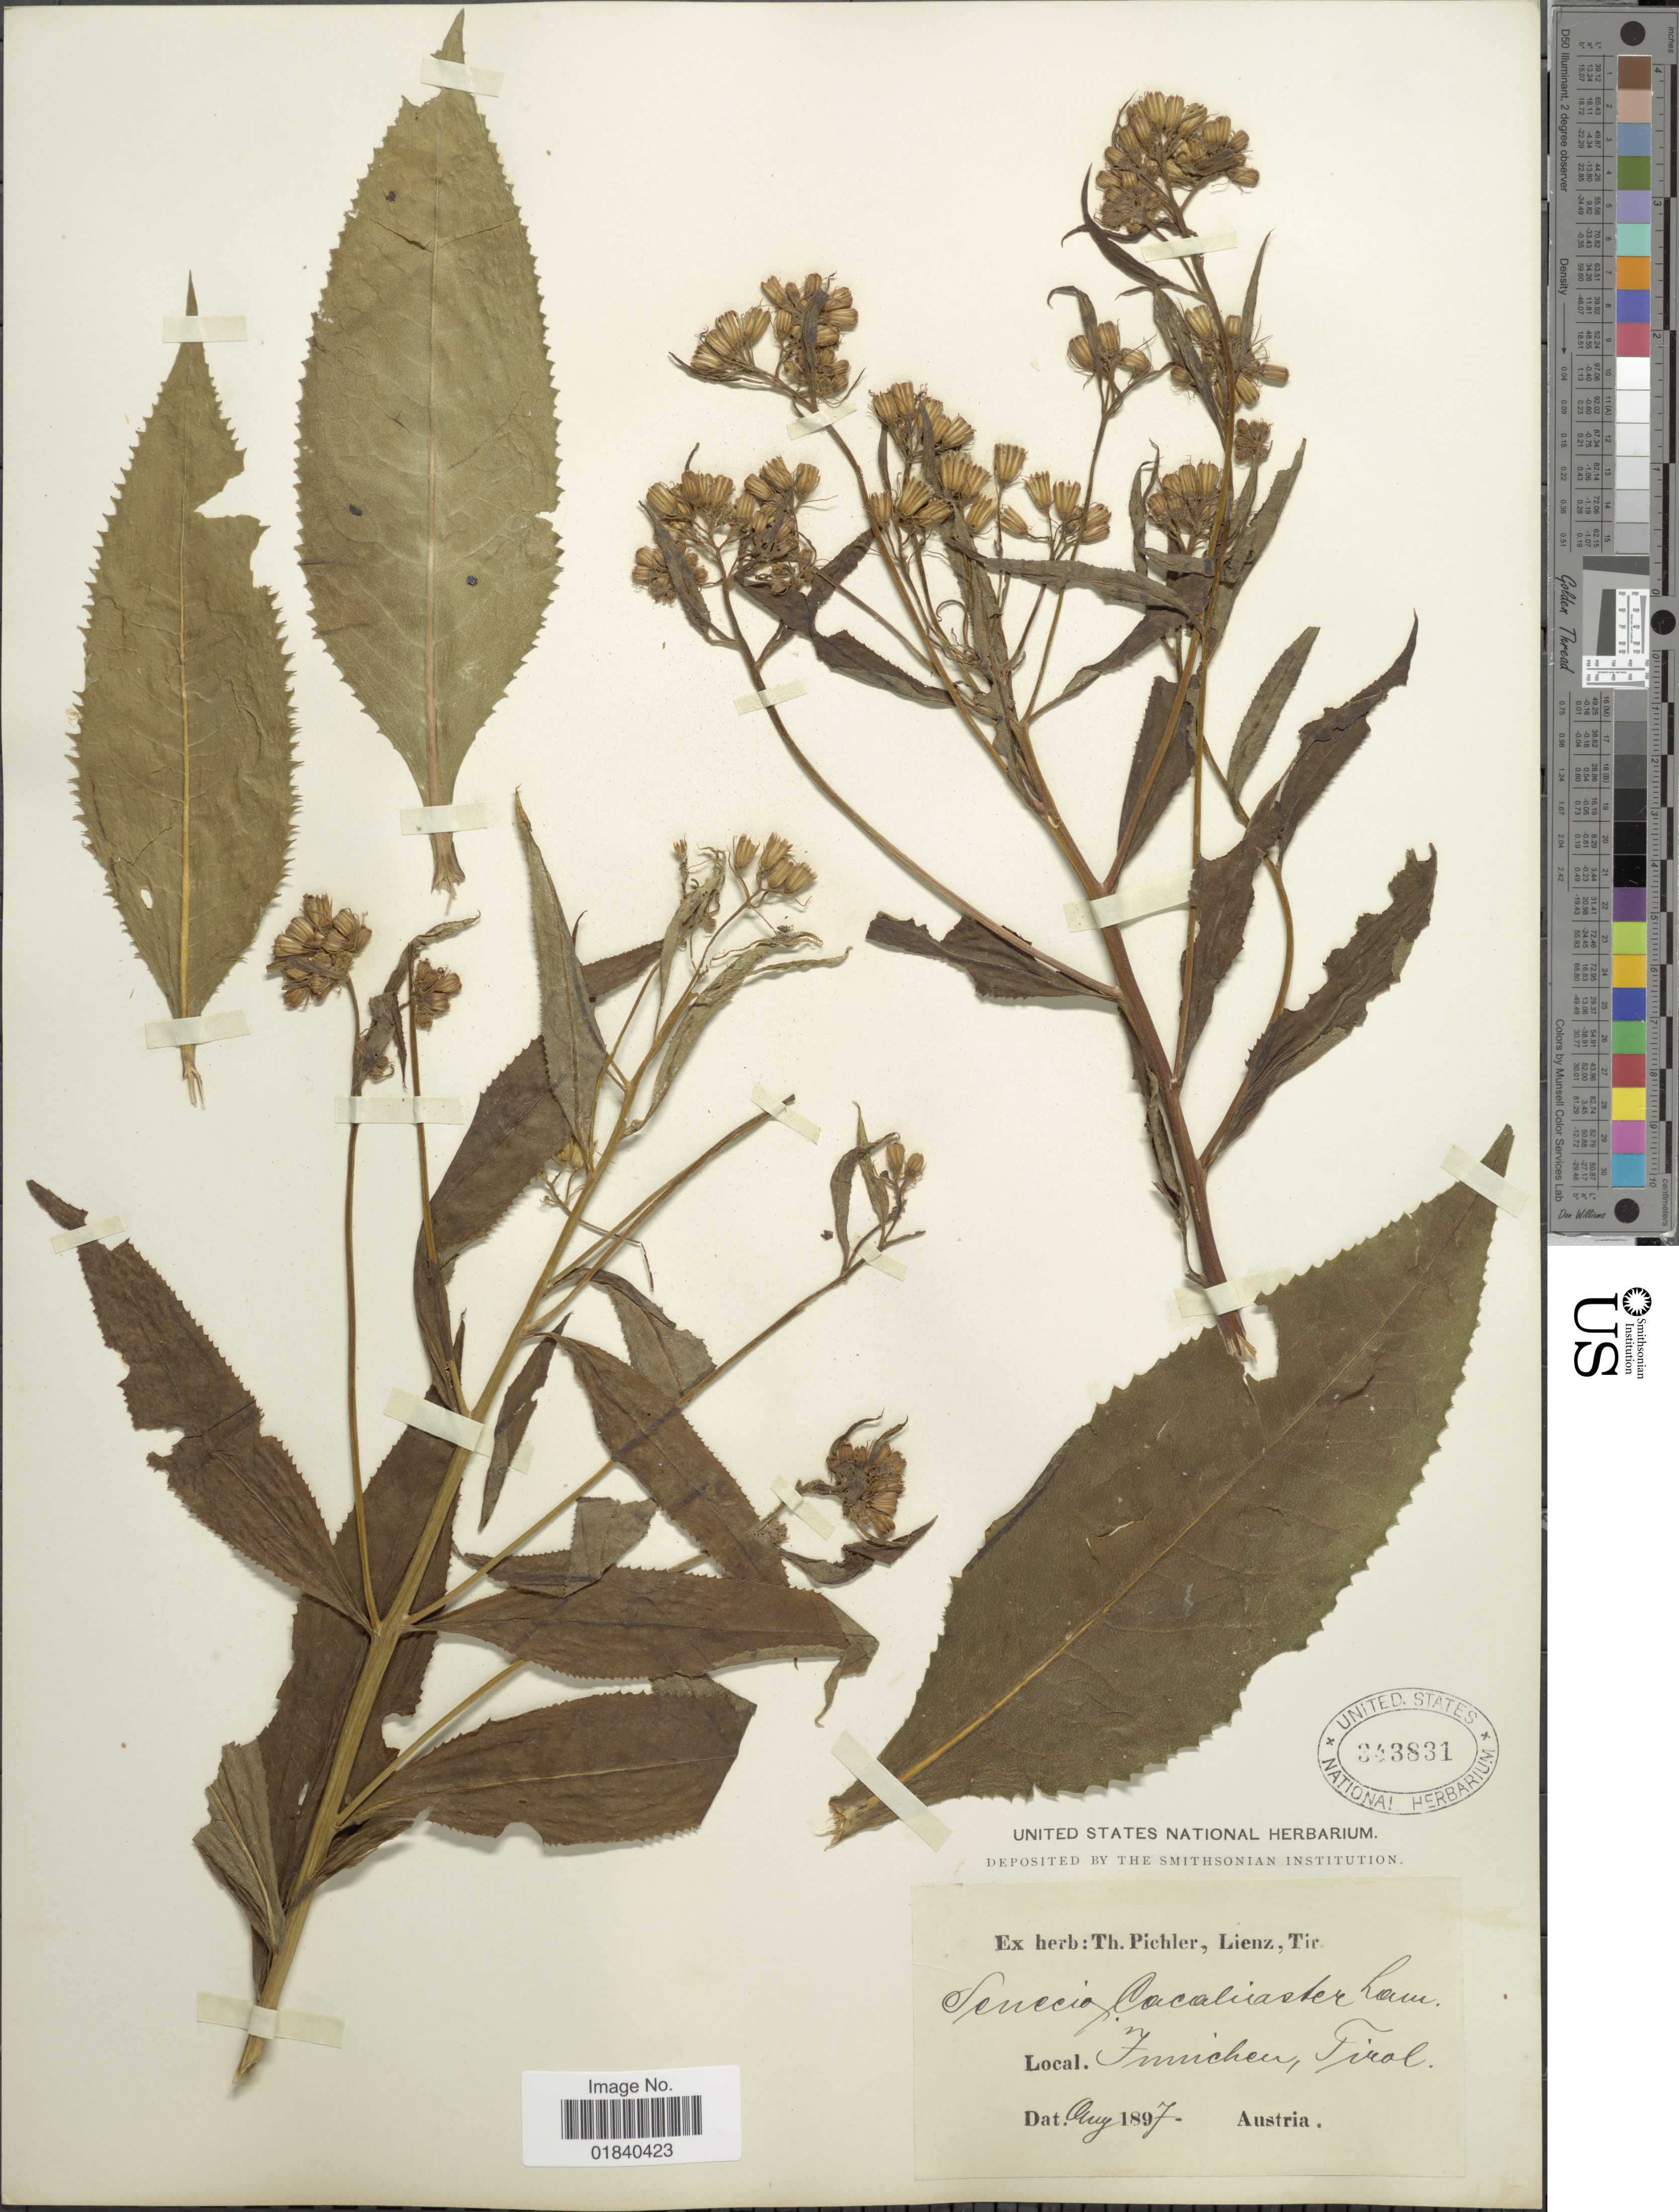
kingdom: Plantae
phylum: Tracheophyta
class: Magnoliopsida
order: Asterales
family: Asteraceae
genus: Senecio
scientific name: Senecio cacaliaster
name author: Lam.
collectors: ex herb. T. Pichler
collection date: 1897-08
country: Italy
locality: Innichen, Tirol. Austria.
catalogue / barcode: US 343831